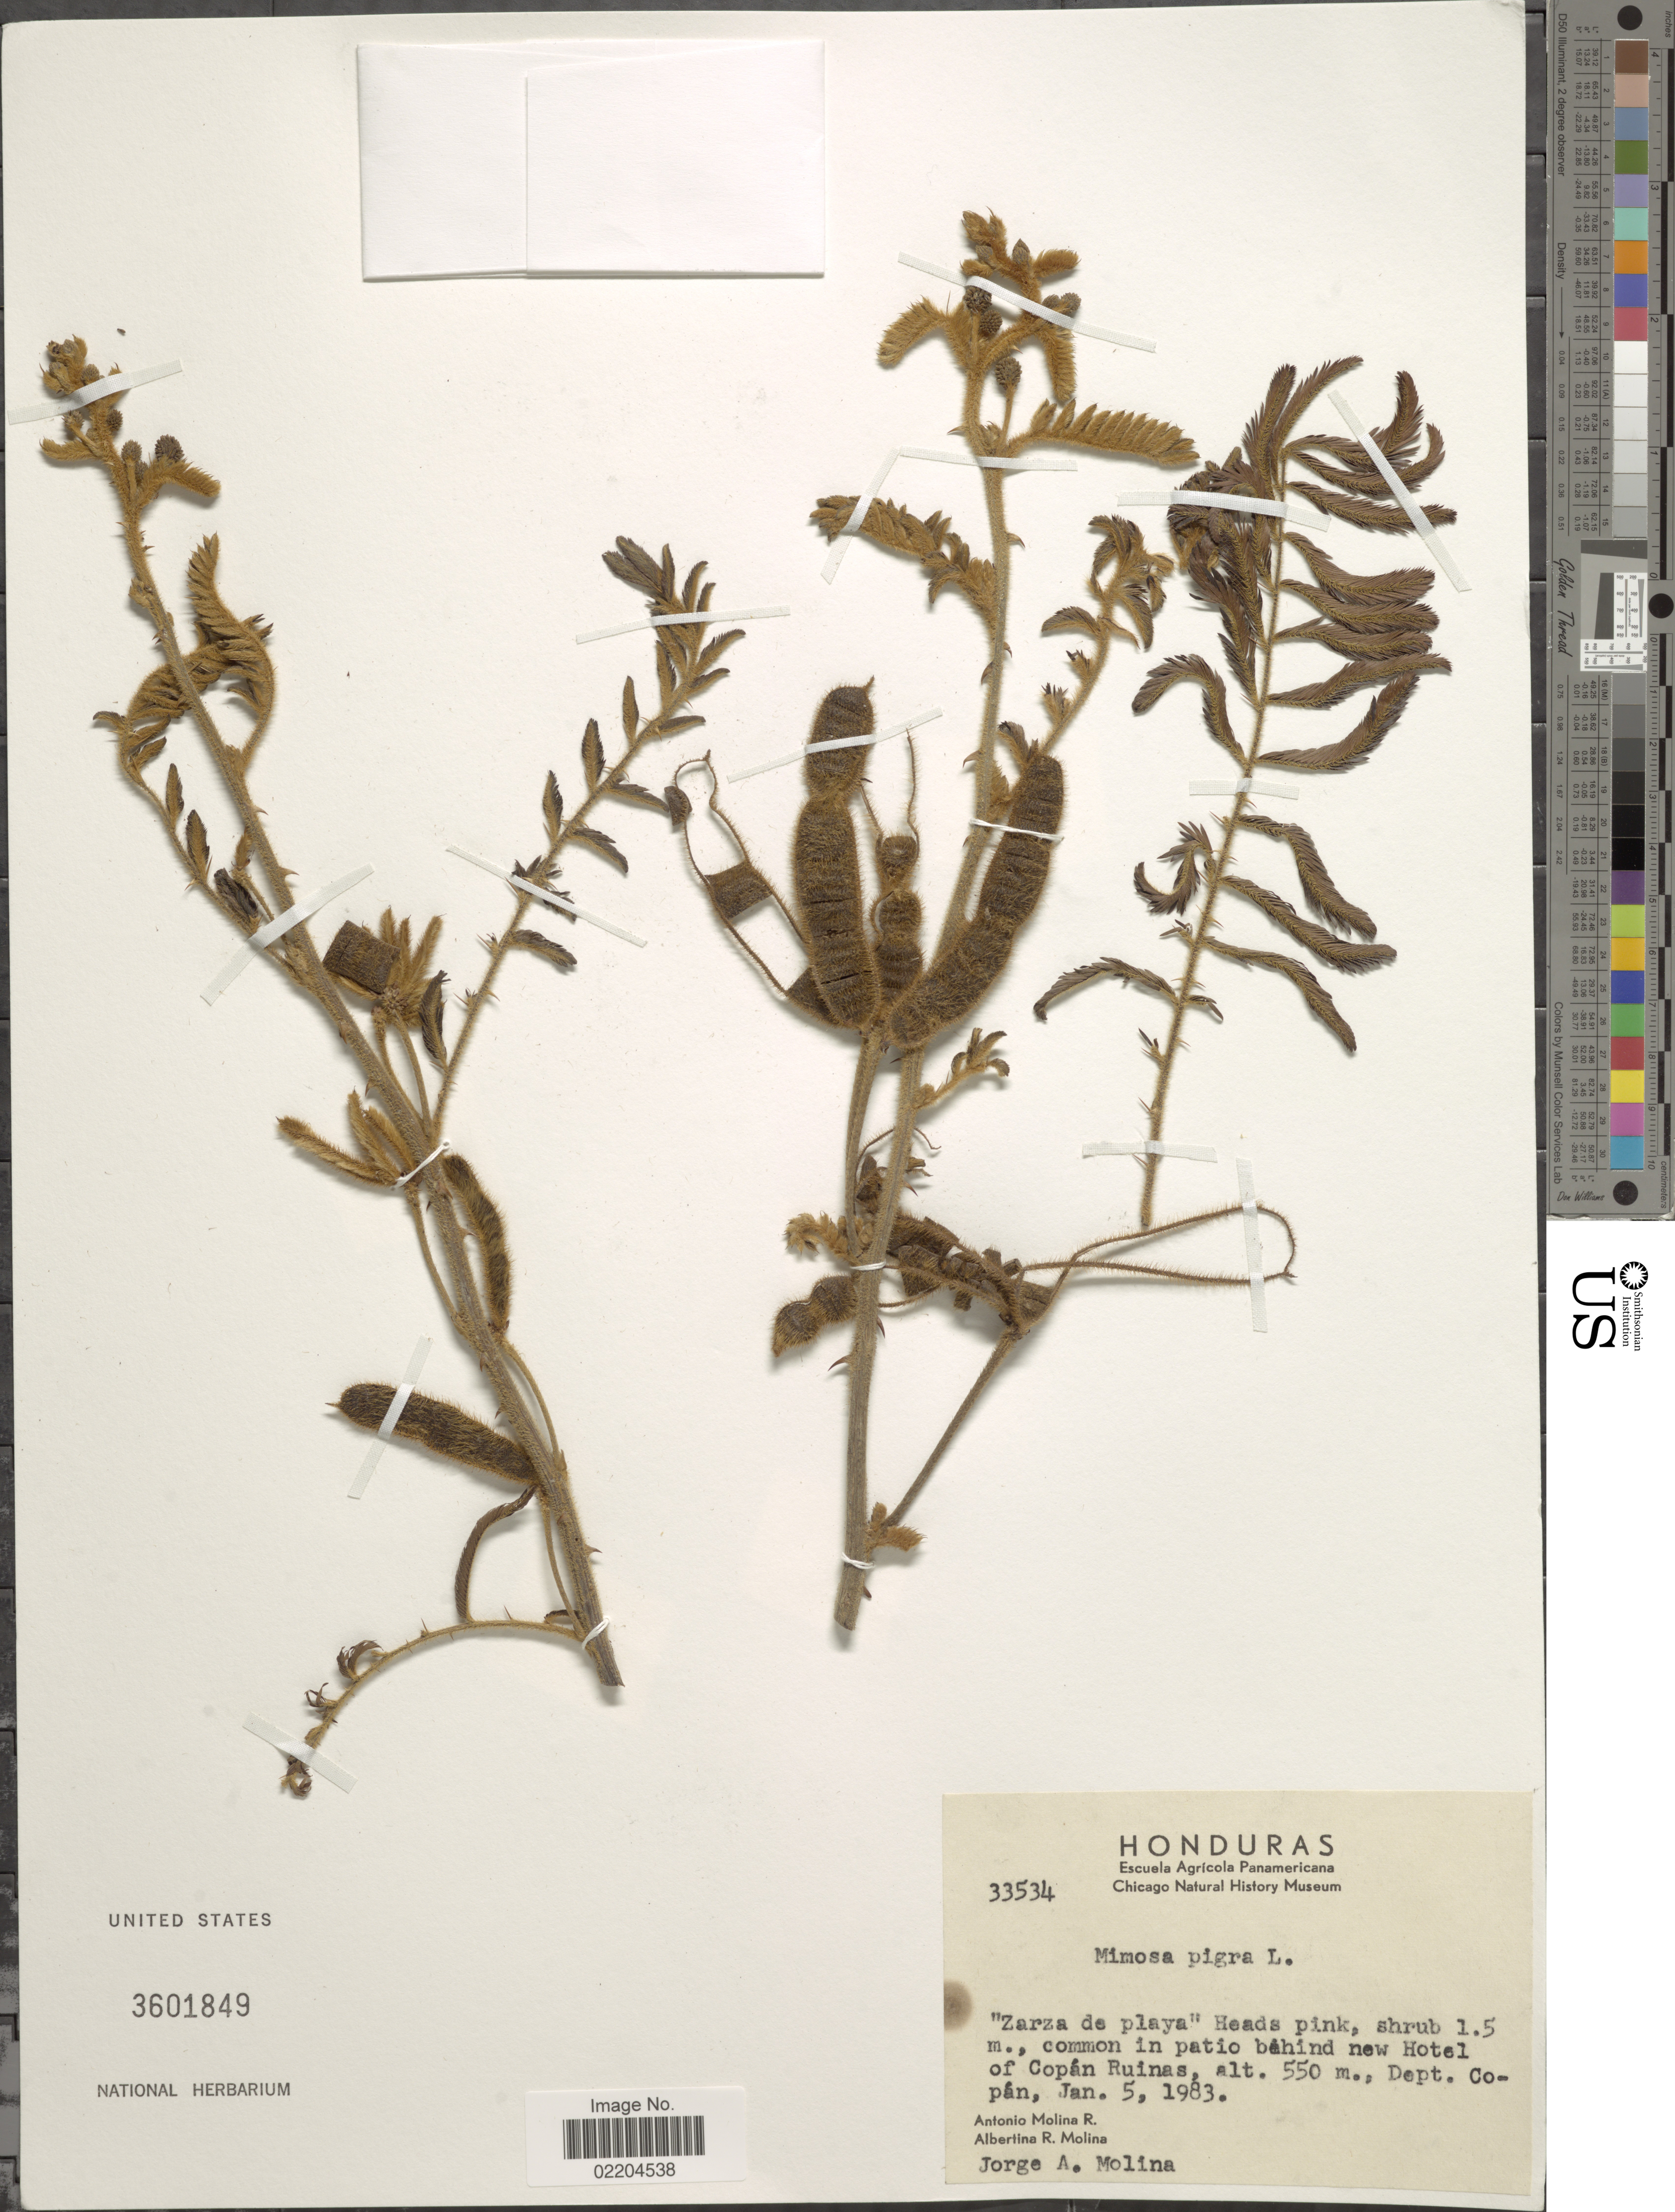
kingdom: Plantae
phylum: Tracheophyta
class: Magnoliopsida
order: Fabales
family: Fabaceae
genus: Mimosa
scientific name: Mimosa pigra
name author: L.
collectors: A. Molina R., A. R. Molina & J. A. Molina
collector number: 33534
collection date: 1983-01-05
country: Honduras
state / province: Copán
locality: In patio behind new hotel of Copan Ruinas. Dept. Copan.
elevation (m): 550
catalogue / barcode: US 3601849